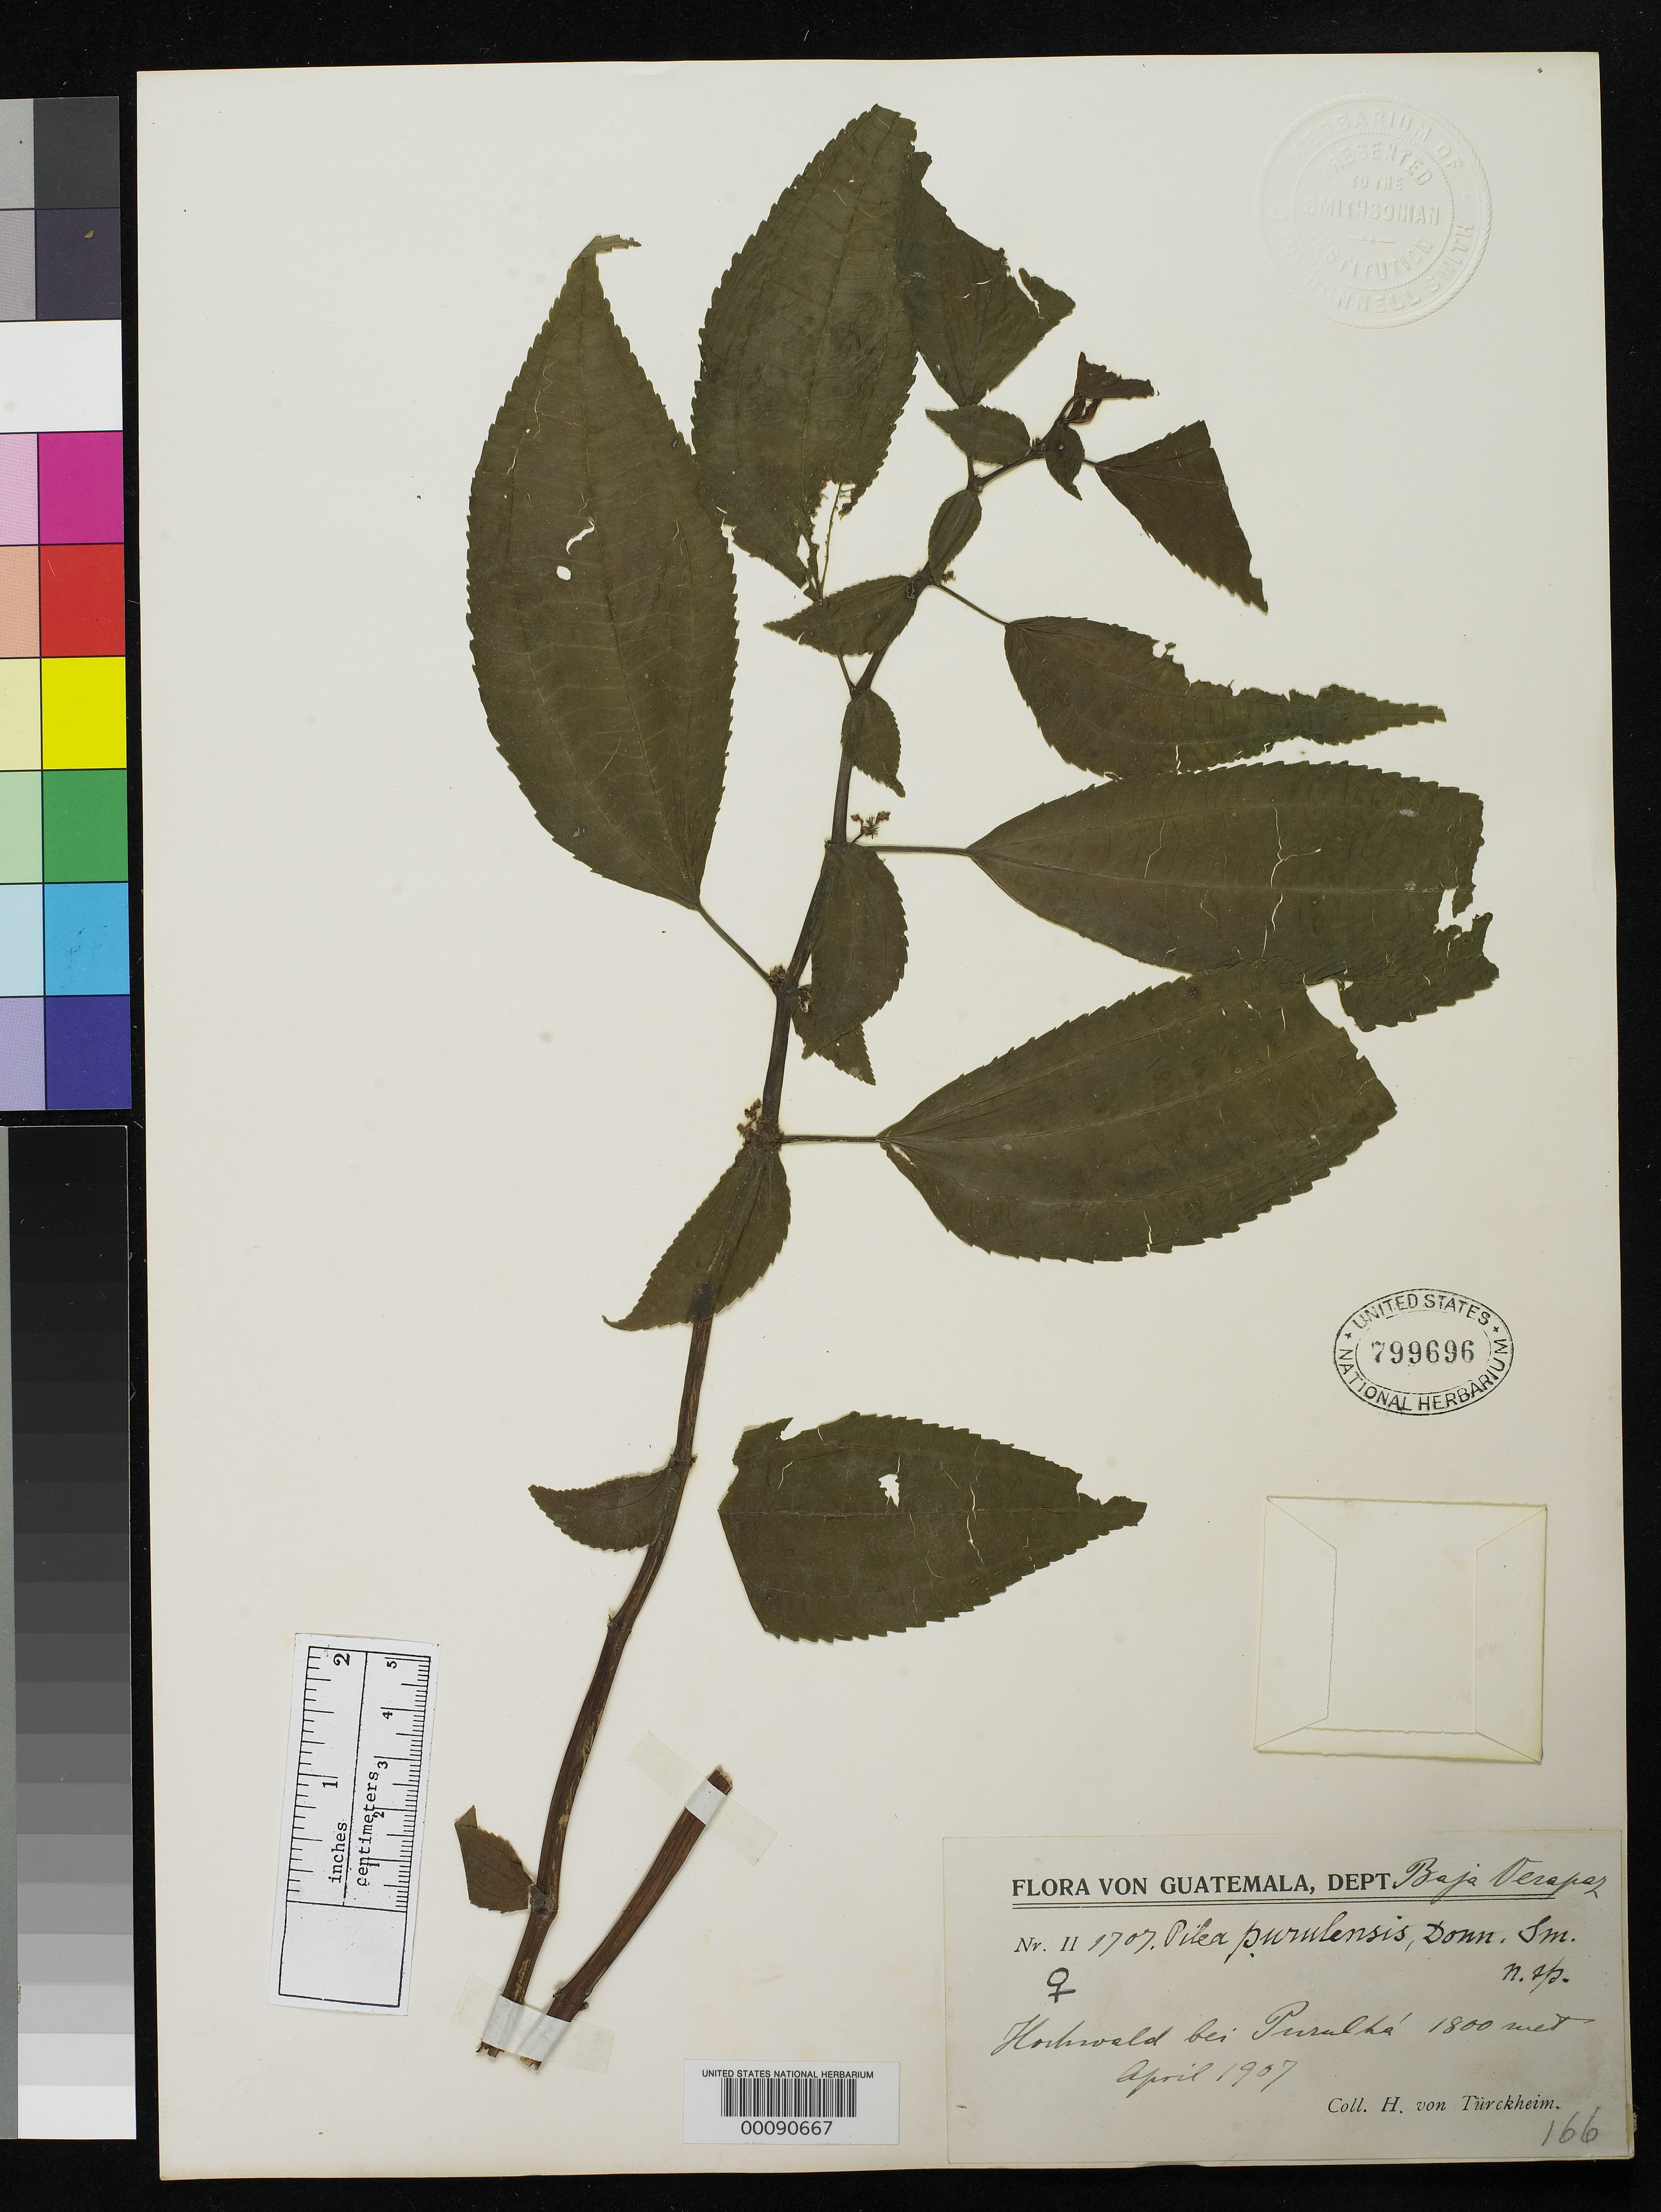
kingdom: Plantae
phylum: Tracheophyta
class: Magnoliopsida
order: Rosales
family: Urticaceae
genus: Pilea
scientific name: Pilea purulensis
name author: Donn. Sm.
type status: Type Collection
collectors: H. von Türckheim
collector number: II 1707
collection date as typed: Apr 1907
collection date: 1907-04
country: Guatemala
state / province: Baja Verapaz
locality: Near Purula.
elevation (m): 1800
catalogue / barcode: US 799696